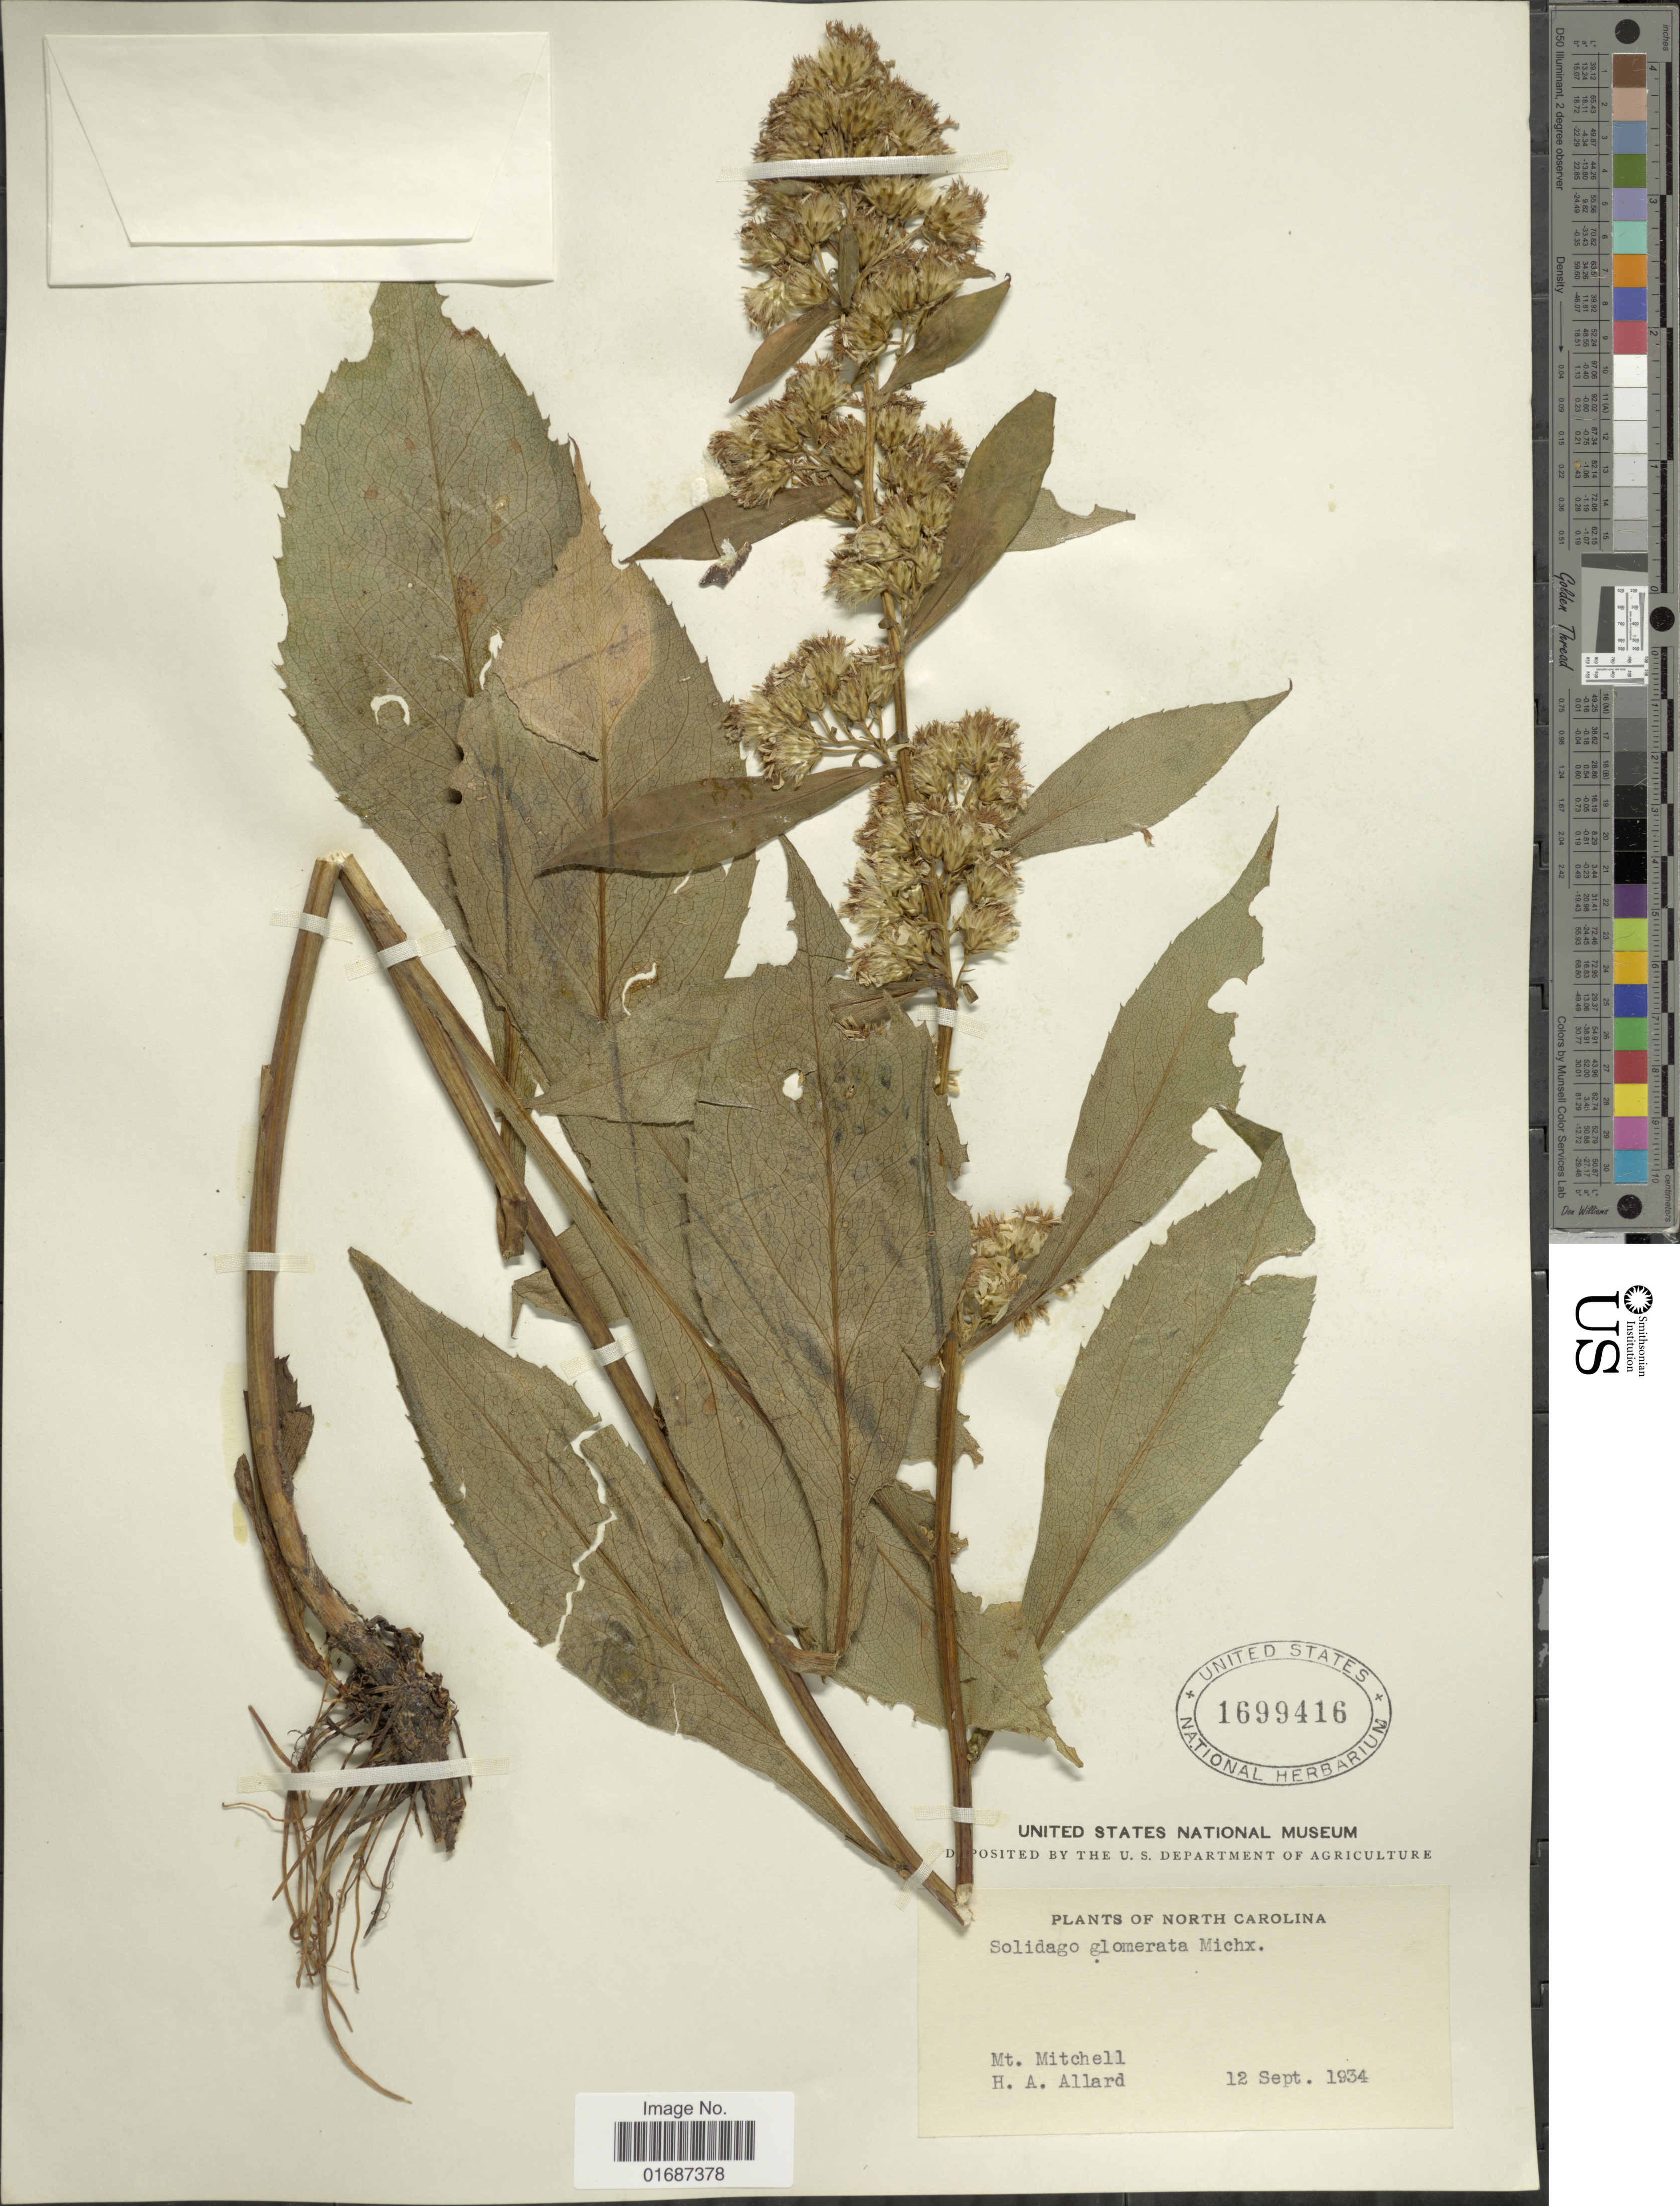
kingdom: Plantae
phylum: Tracheophyta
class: Magnoliopsida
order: Asterales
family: Asteraceae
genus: Solidago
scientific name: Solidago glomerata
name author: Michx.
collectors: H. A. Allard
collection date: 1934-09-12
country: United States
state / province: North Carolina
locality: Mt. Mitchell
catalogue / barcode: US 1699416